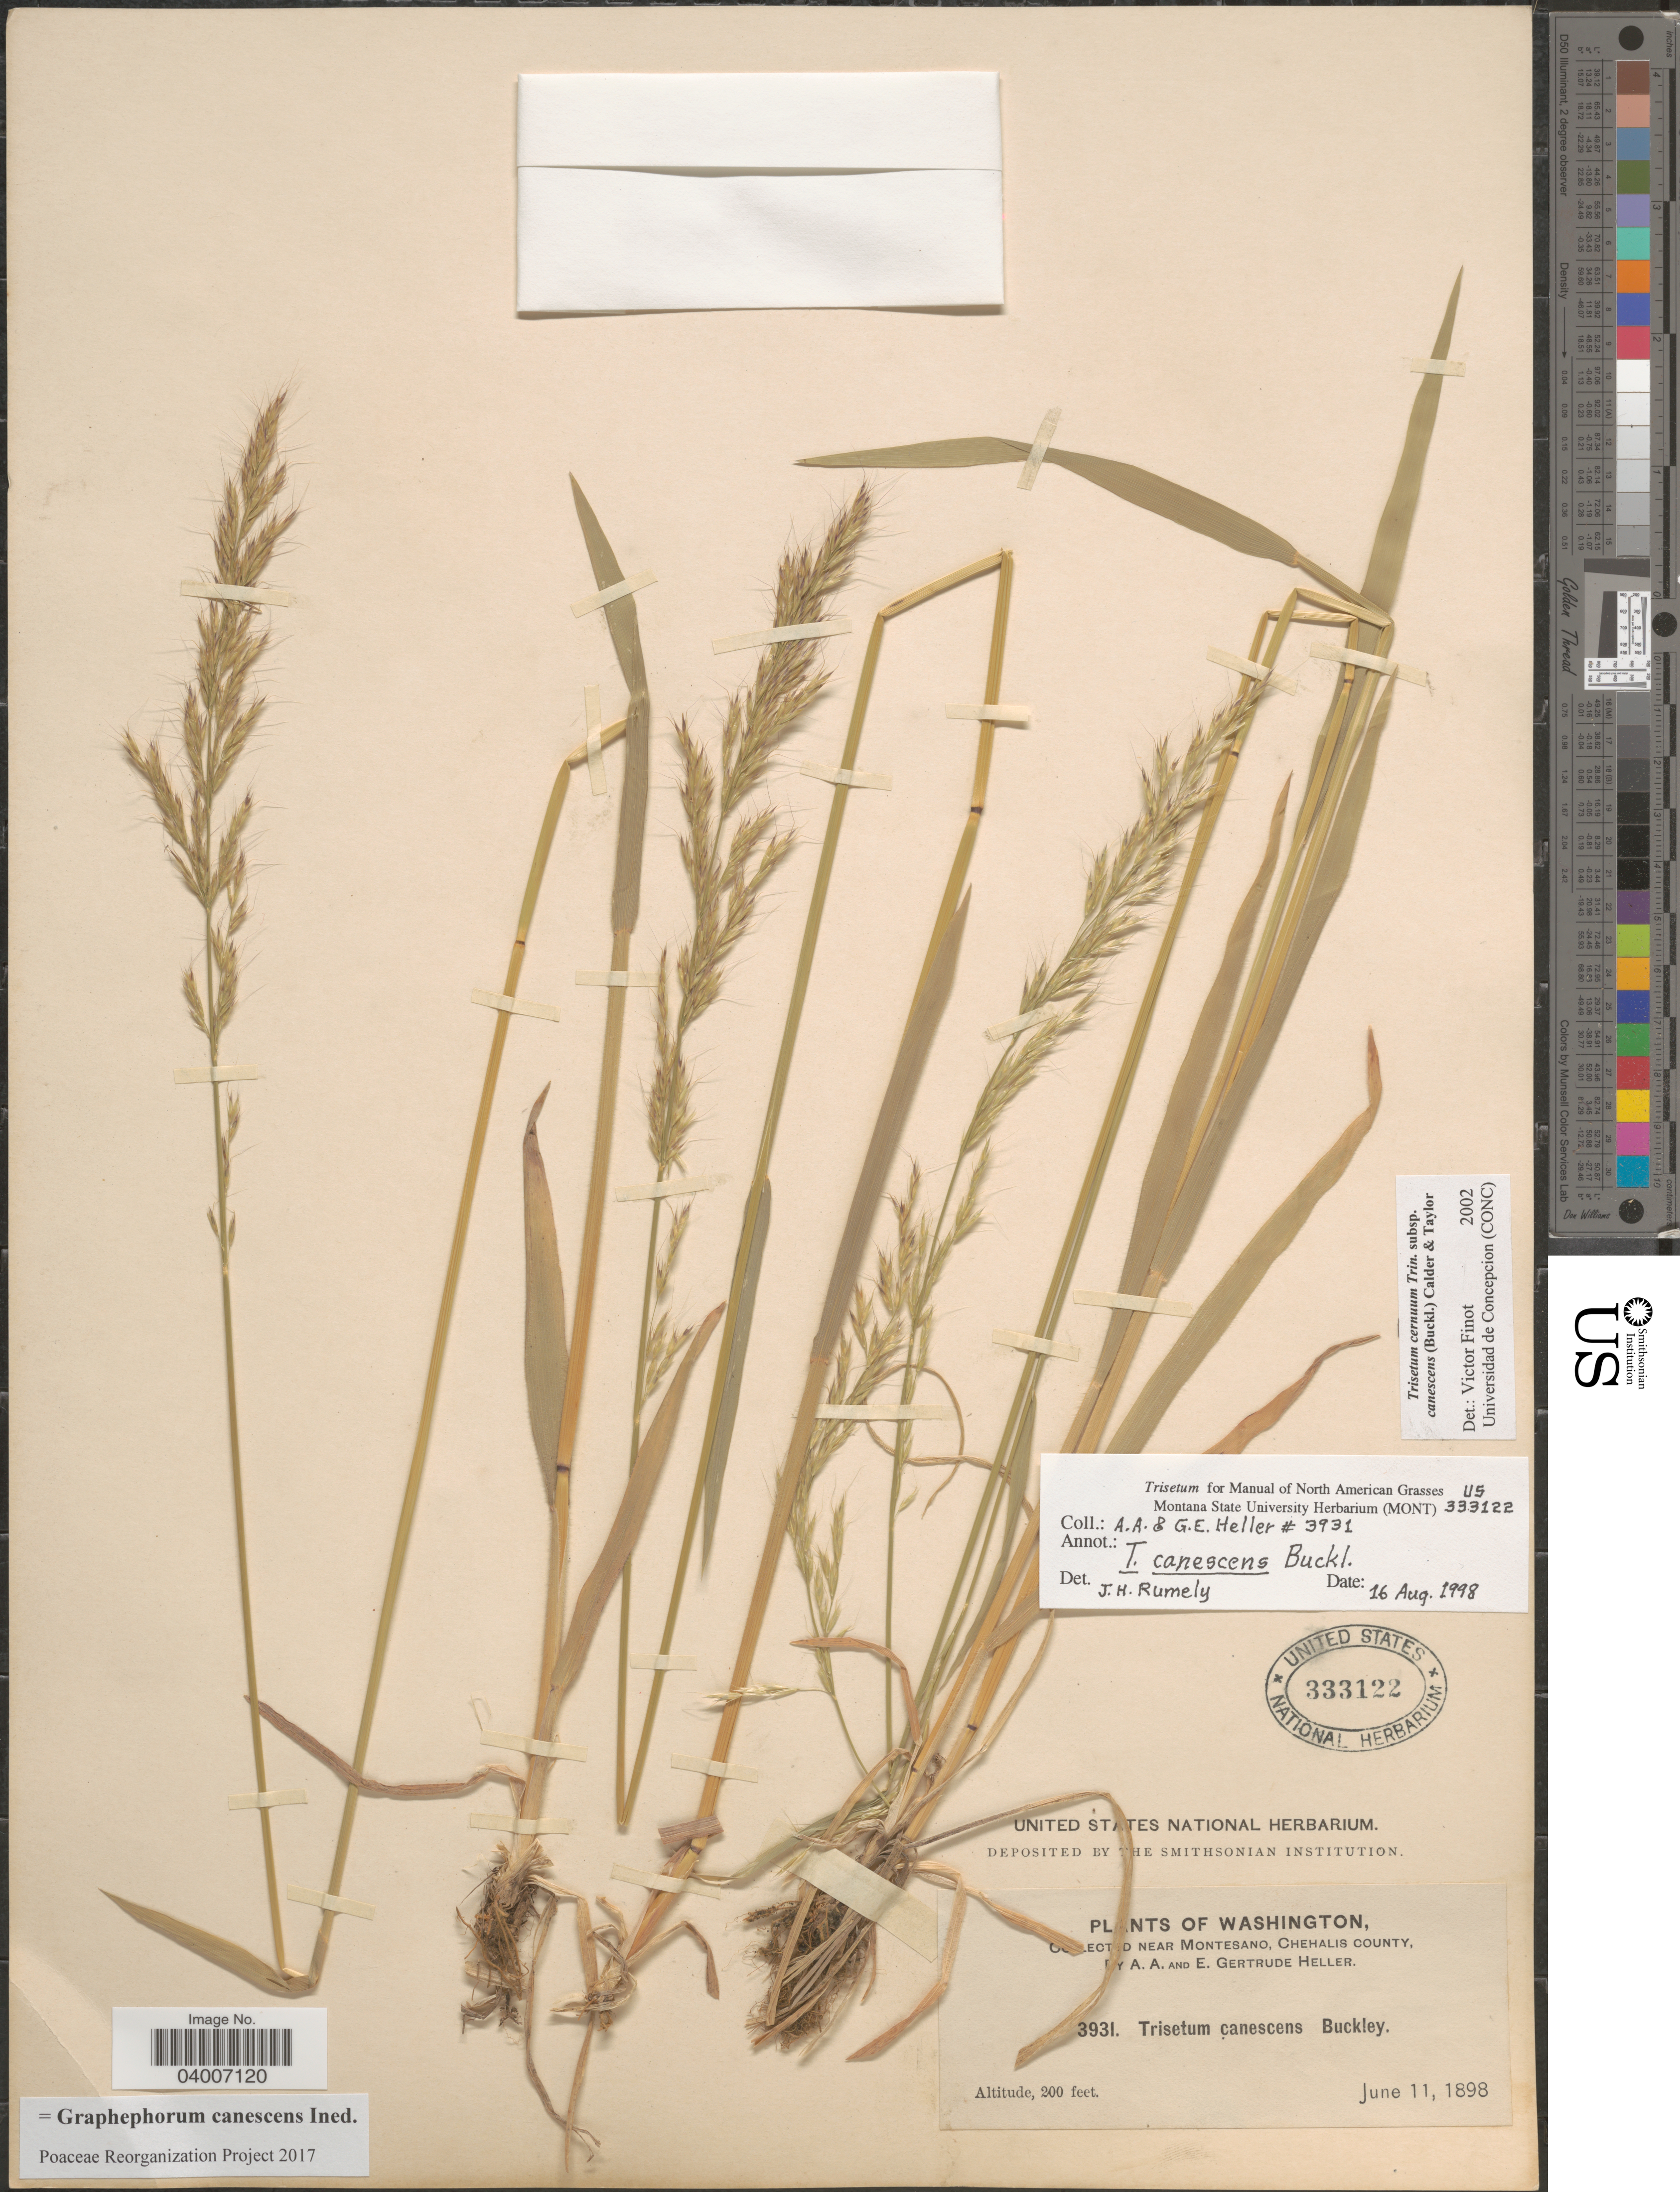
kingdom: Plantae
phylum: Tracheophyta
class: Liliopsida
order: Poales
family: Poaceae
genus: Graphephorum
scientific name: Graphephorum canescens ined.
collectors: A. A. Heller & E. G. Heller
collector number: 3931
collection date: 1898-06-11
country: United States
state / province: Washington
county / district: Grays Harbor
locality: Near Montesano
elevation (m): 61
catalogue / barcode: US 333122